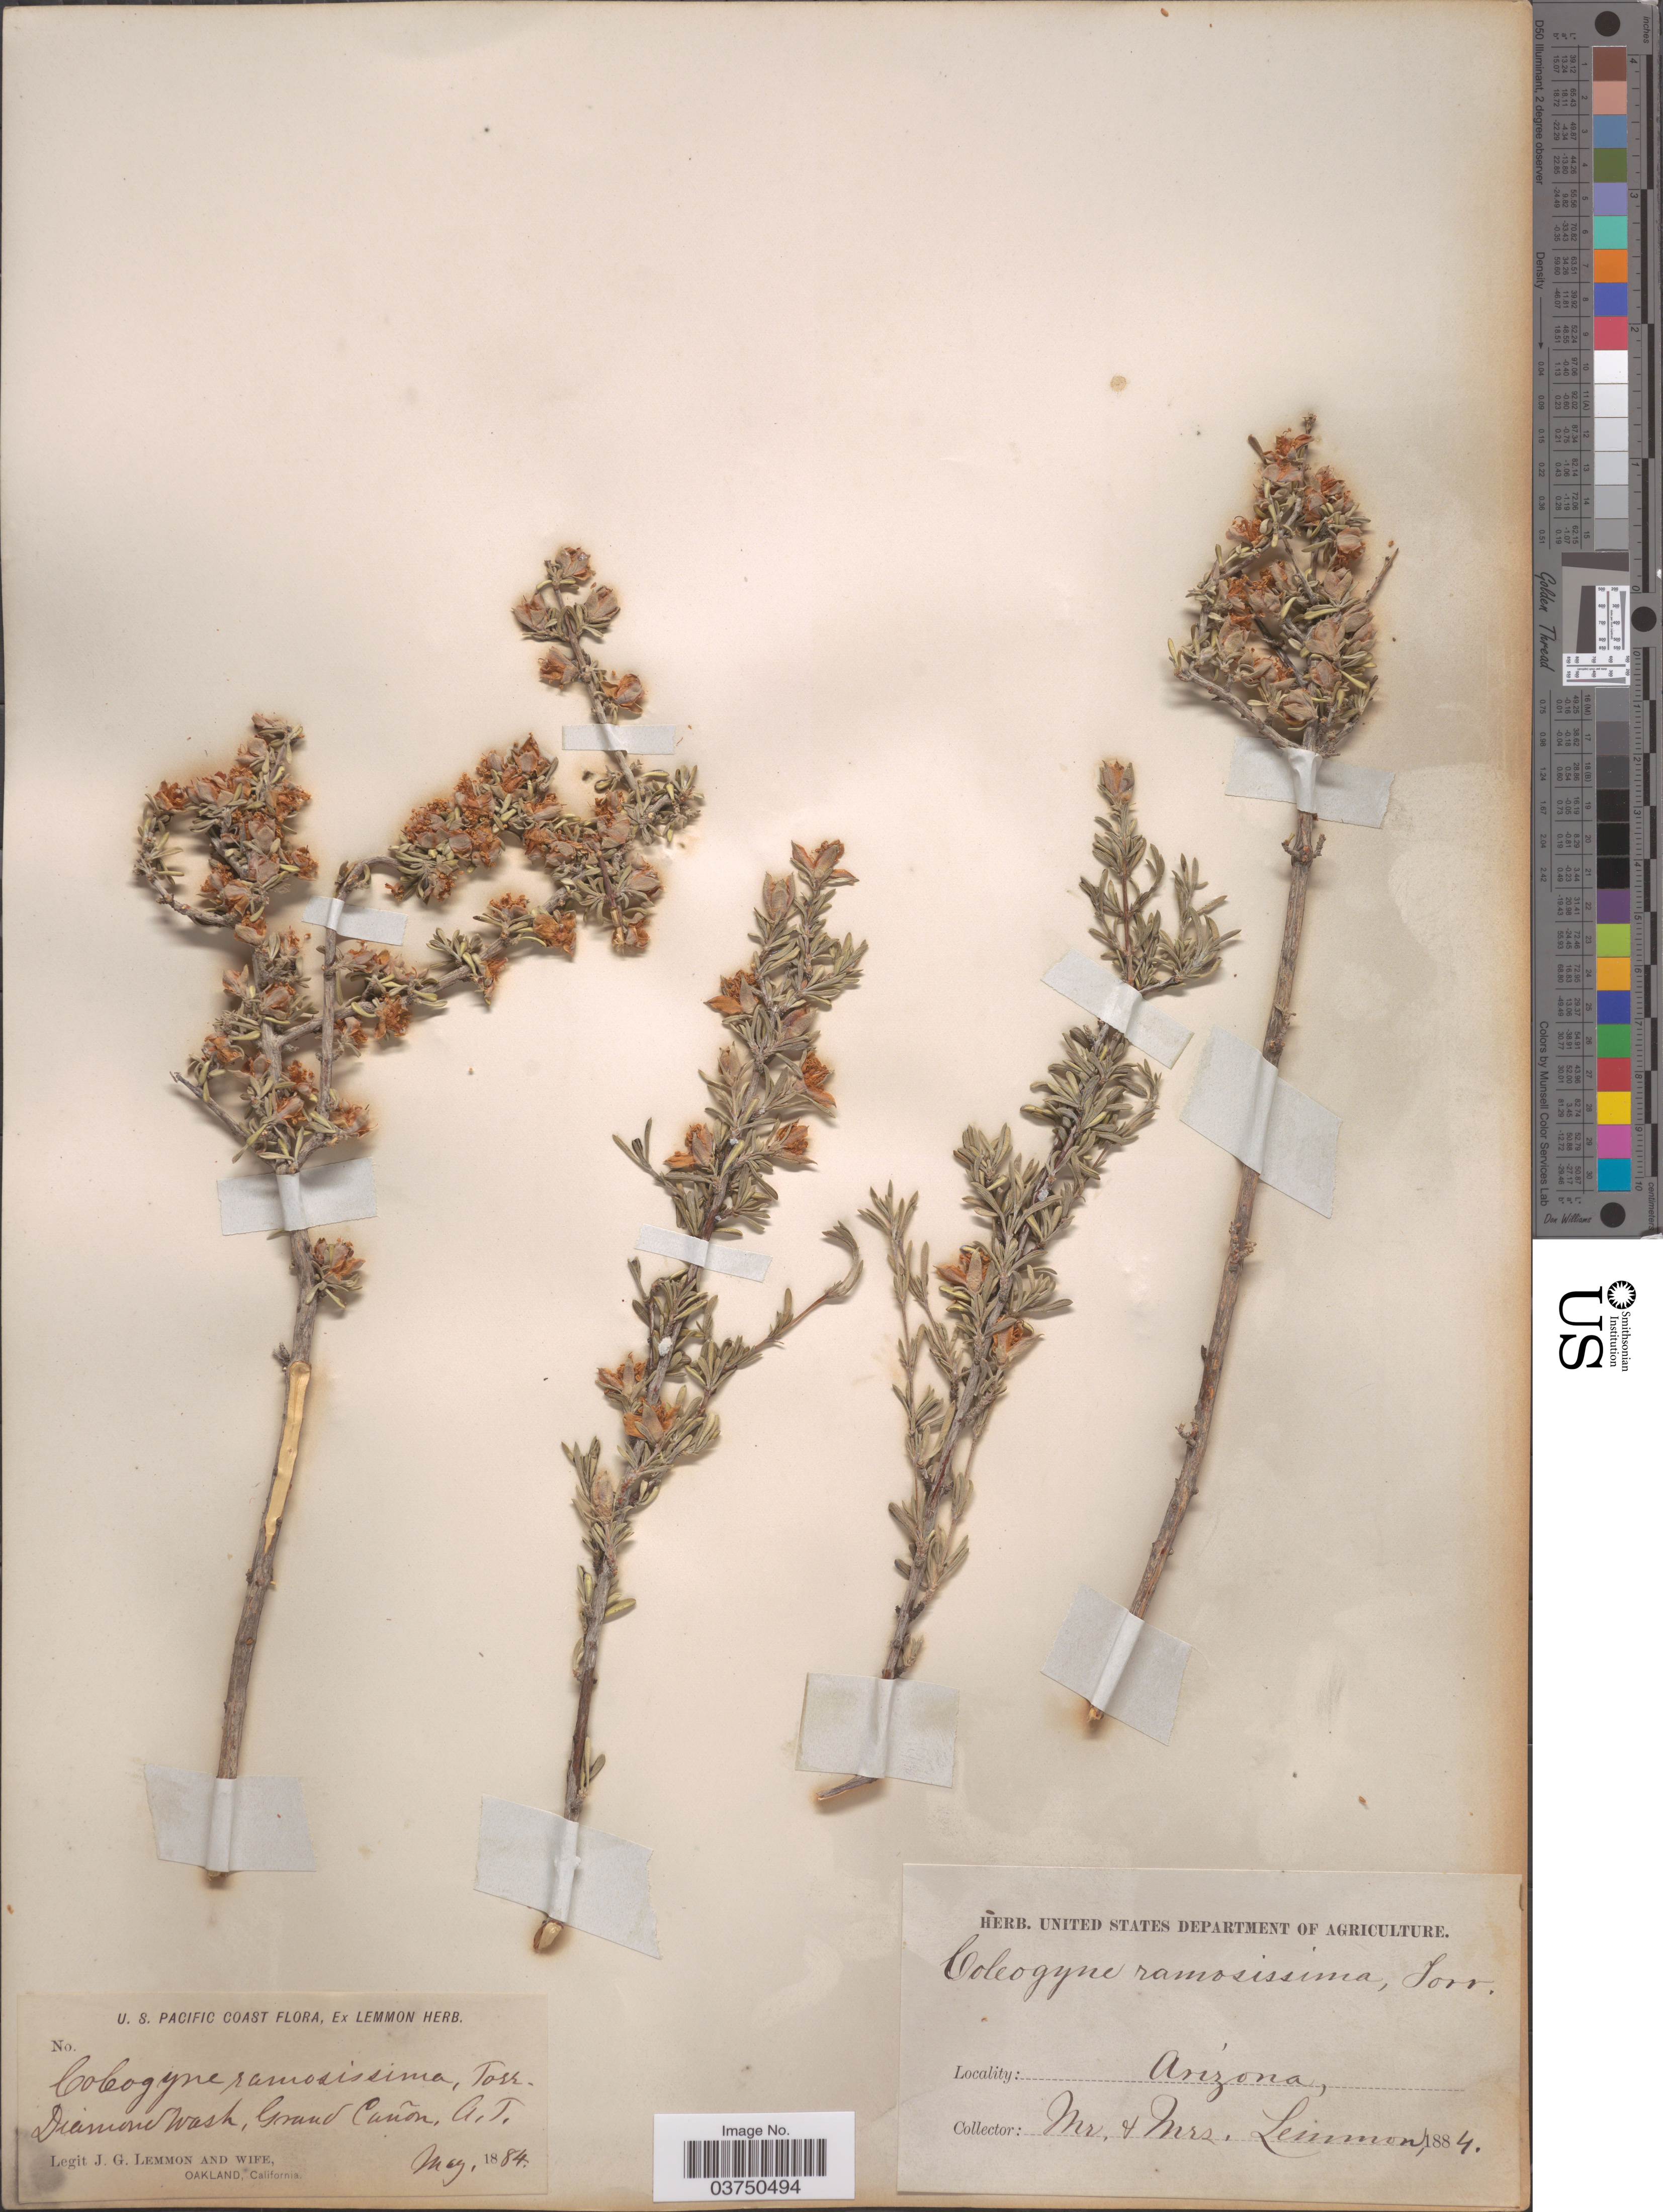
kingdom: Plantae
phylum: Tracheophyta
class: Magnoliopsida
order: Rosales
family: Rosaceae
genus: Coleogyne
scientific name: Coleogyne ramosissima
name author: Torr.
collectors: J. Lemmon & Mrs. J. G. Lemmon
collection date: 1884-05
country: United States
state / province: Arizona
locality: U. S. Pacific Coast. Diamond Wash, Grand Cañon.